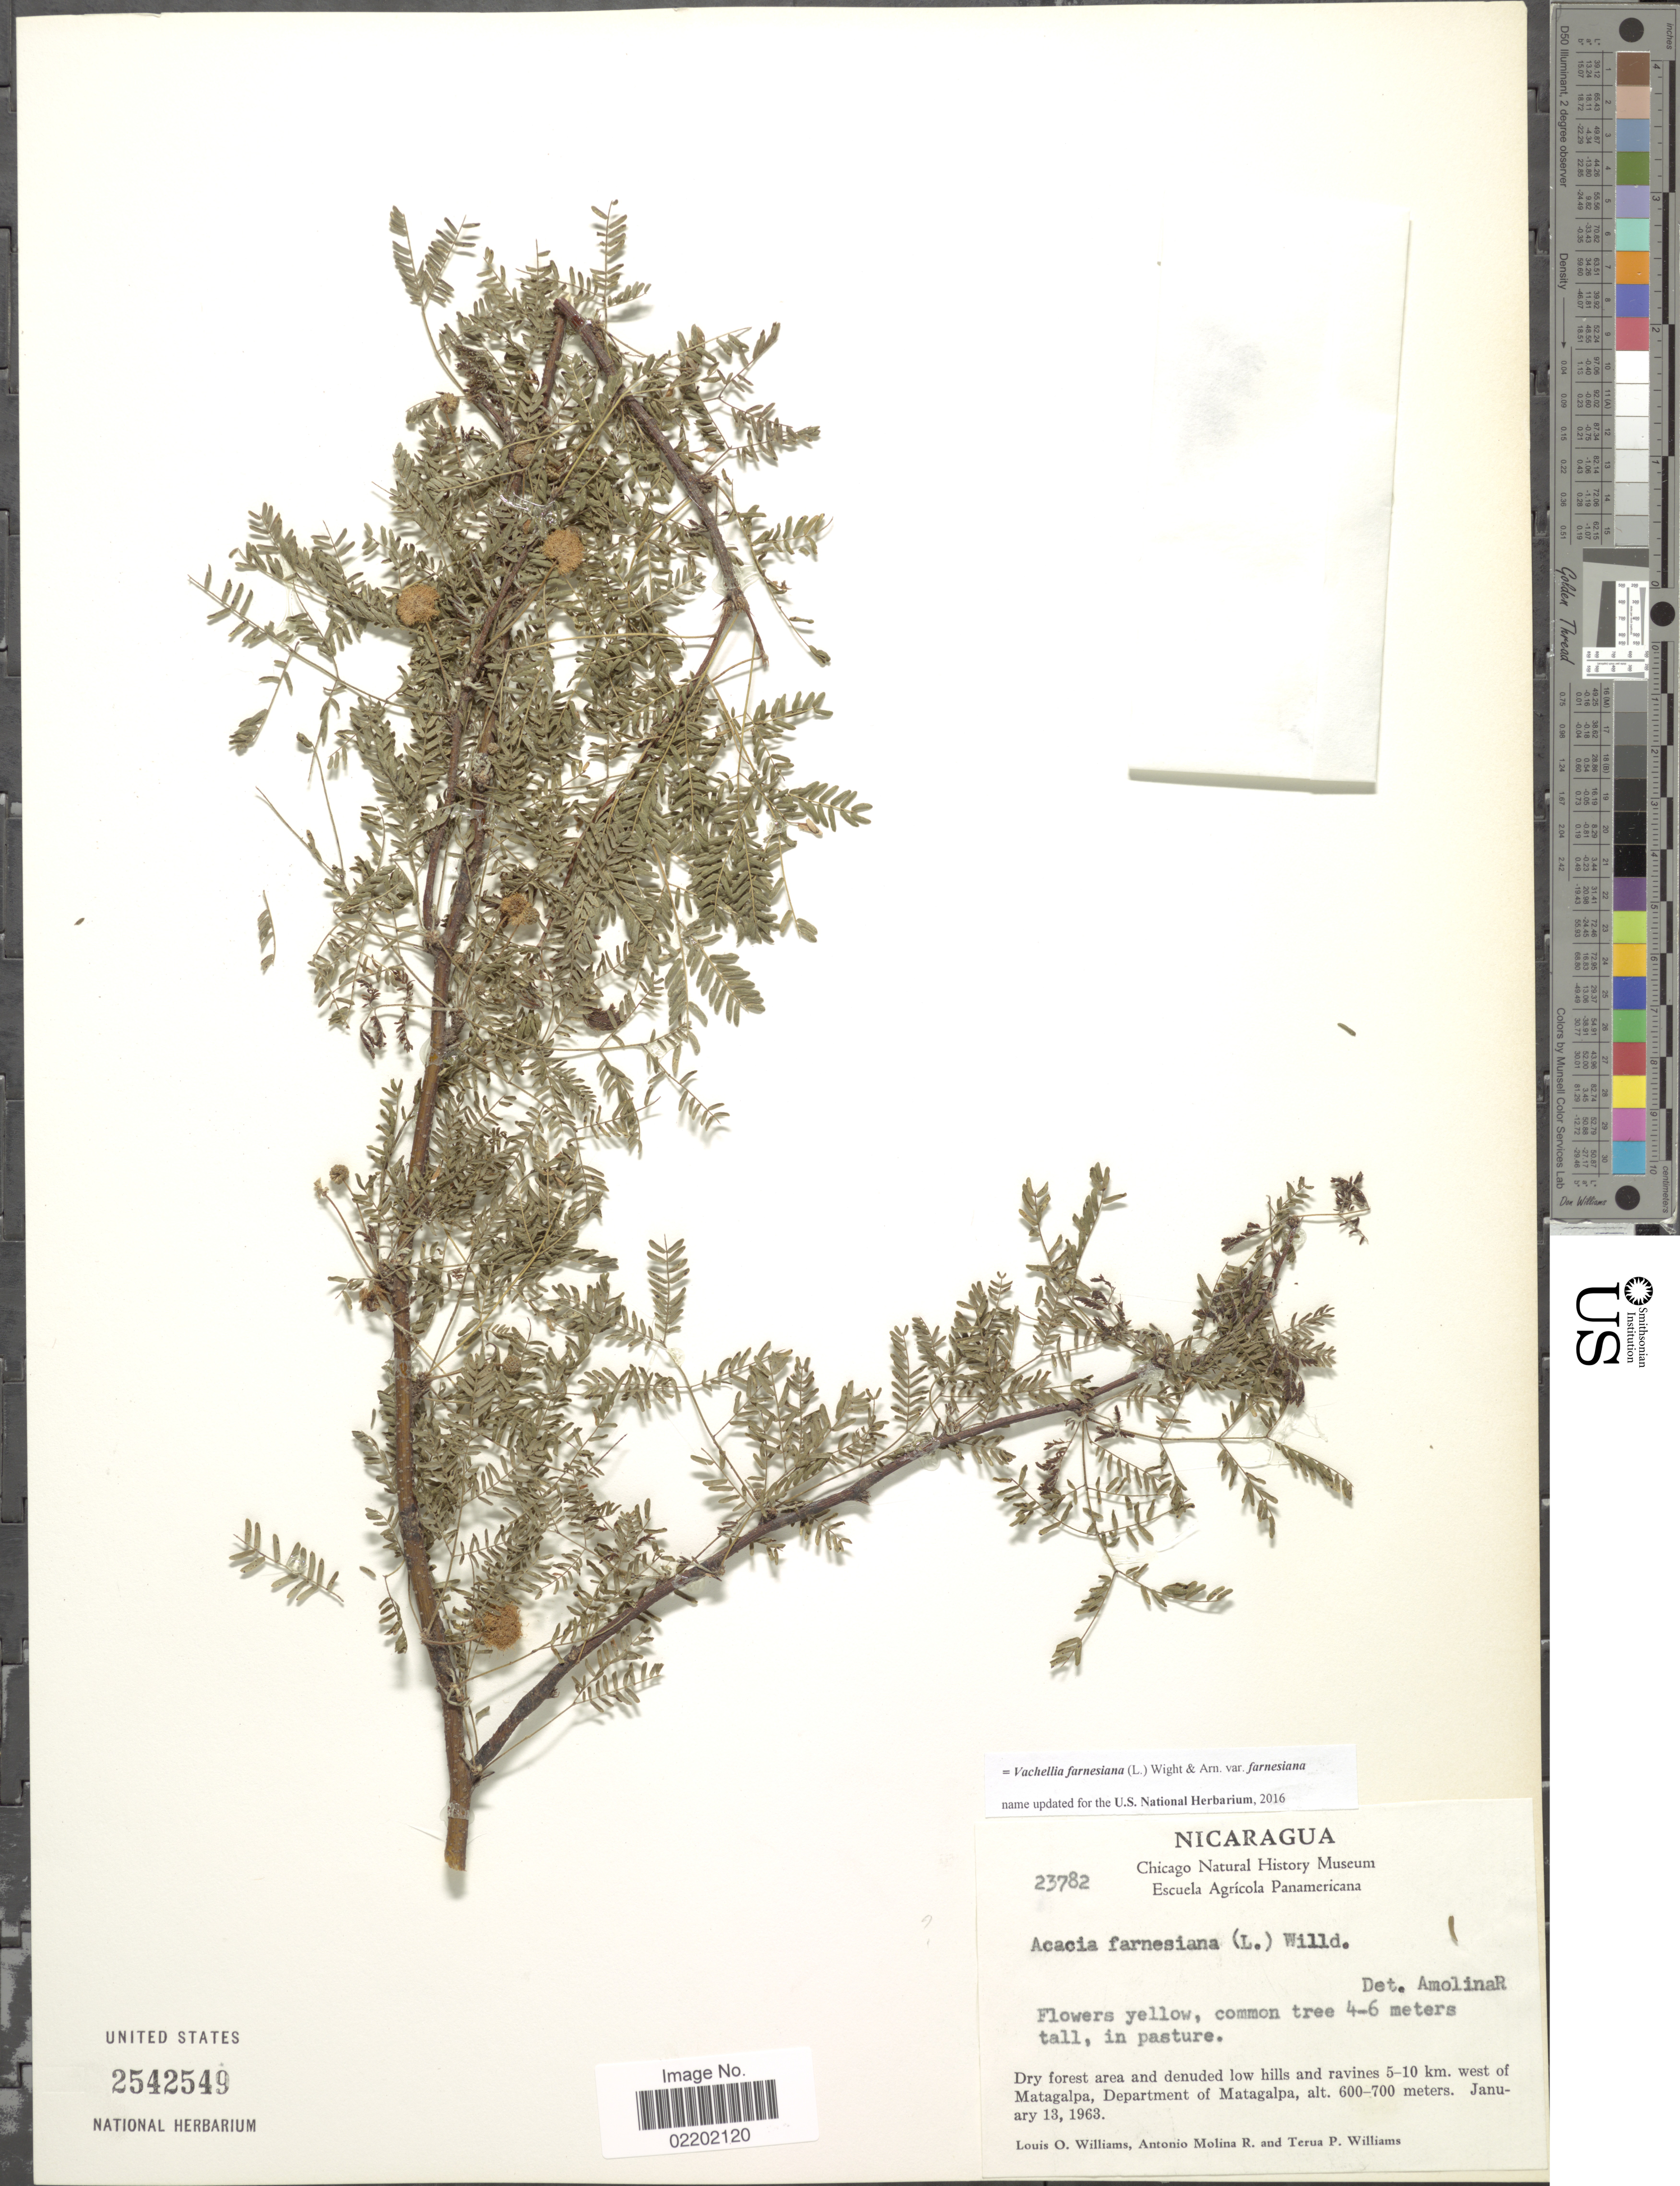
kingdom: Plantae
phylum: Tracheophyta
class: Magnoliopsida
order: Fabales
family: Fabaceae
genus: Vachellia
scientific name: Vachellia farnesiana var. farnesiana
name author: (L.) Wight & Arn.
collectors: L. O. Williams, A. Molina R. & T. P. Williams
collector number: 23782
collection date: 1963-01-13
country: Nicaragua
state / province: Matagalpa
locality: Dry forest area and denuded low hills and ravines 5-10 km west of Matagalpa, Department of Matagalpa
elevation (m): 600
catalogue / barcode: US 2542549